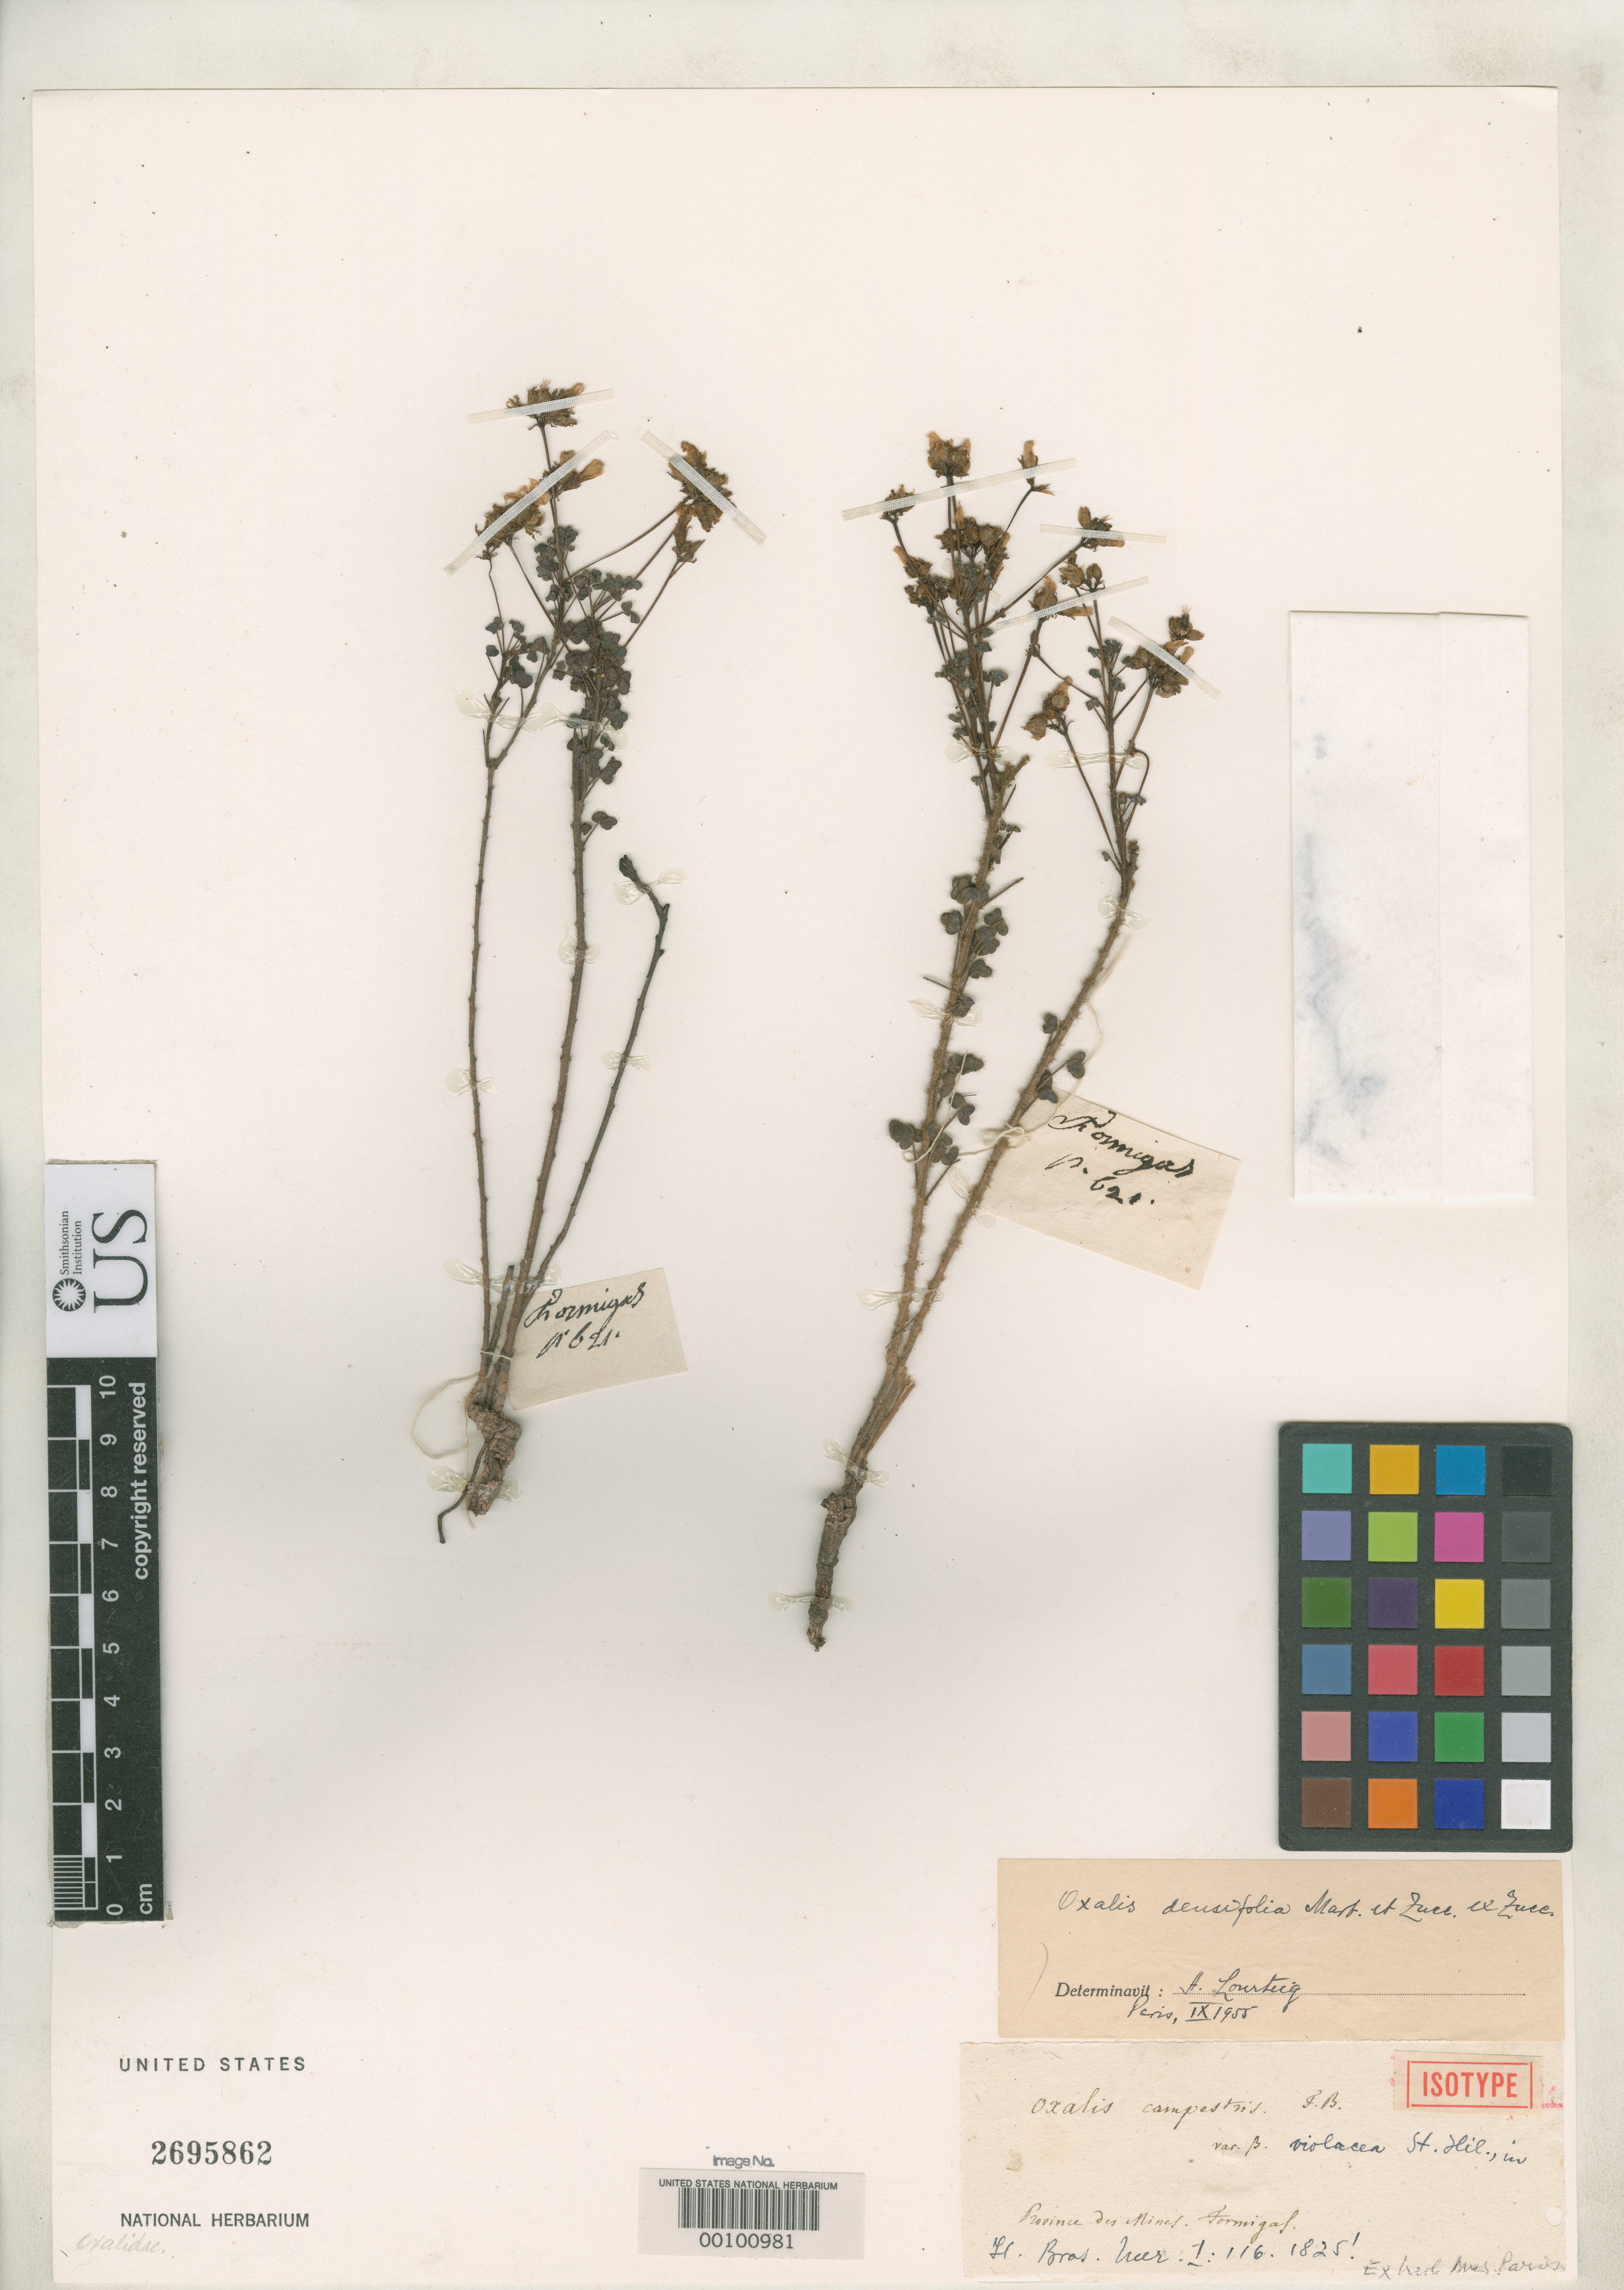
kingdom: Plantae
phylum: Tracheophyta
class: Magnoliopsida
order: Oxalidales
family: Oxalidaceae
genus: Oxalis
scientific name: Oxalis campestris var. violacea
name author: A. St.-Hil.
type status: Isotype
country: Brazil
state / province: Minas Gerais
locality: Formiga.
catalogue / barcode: US 2695862